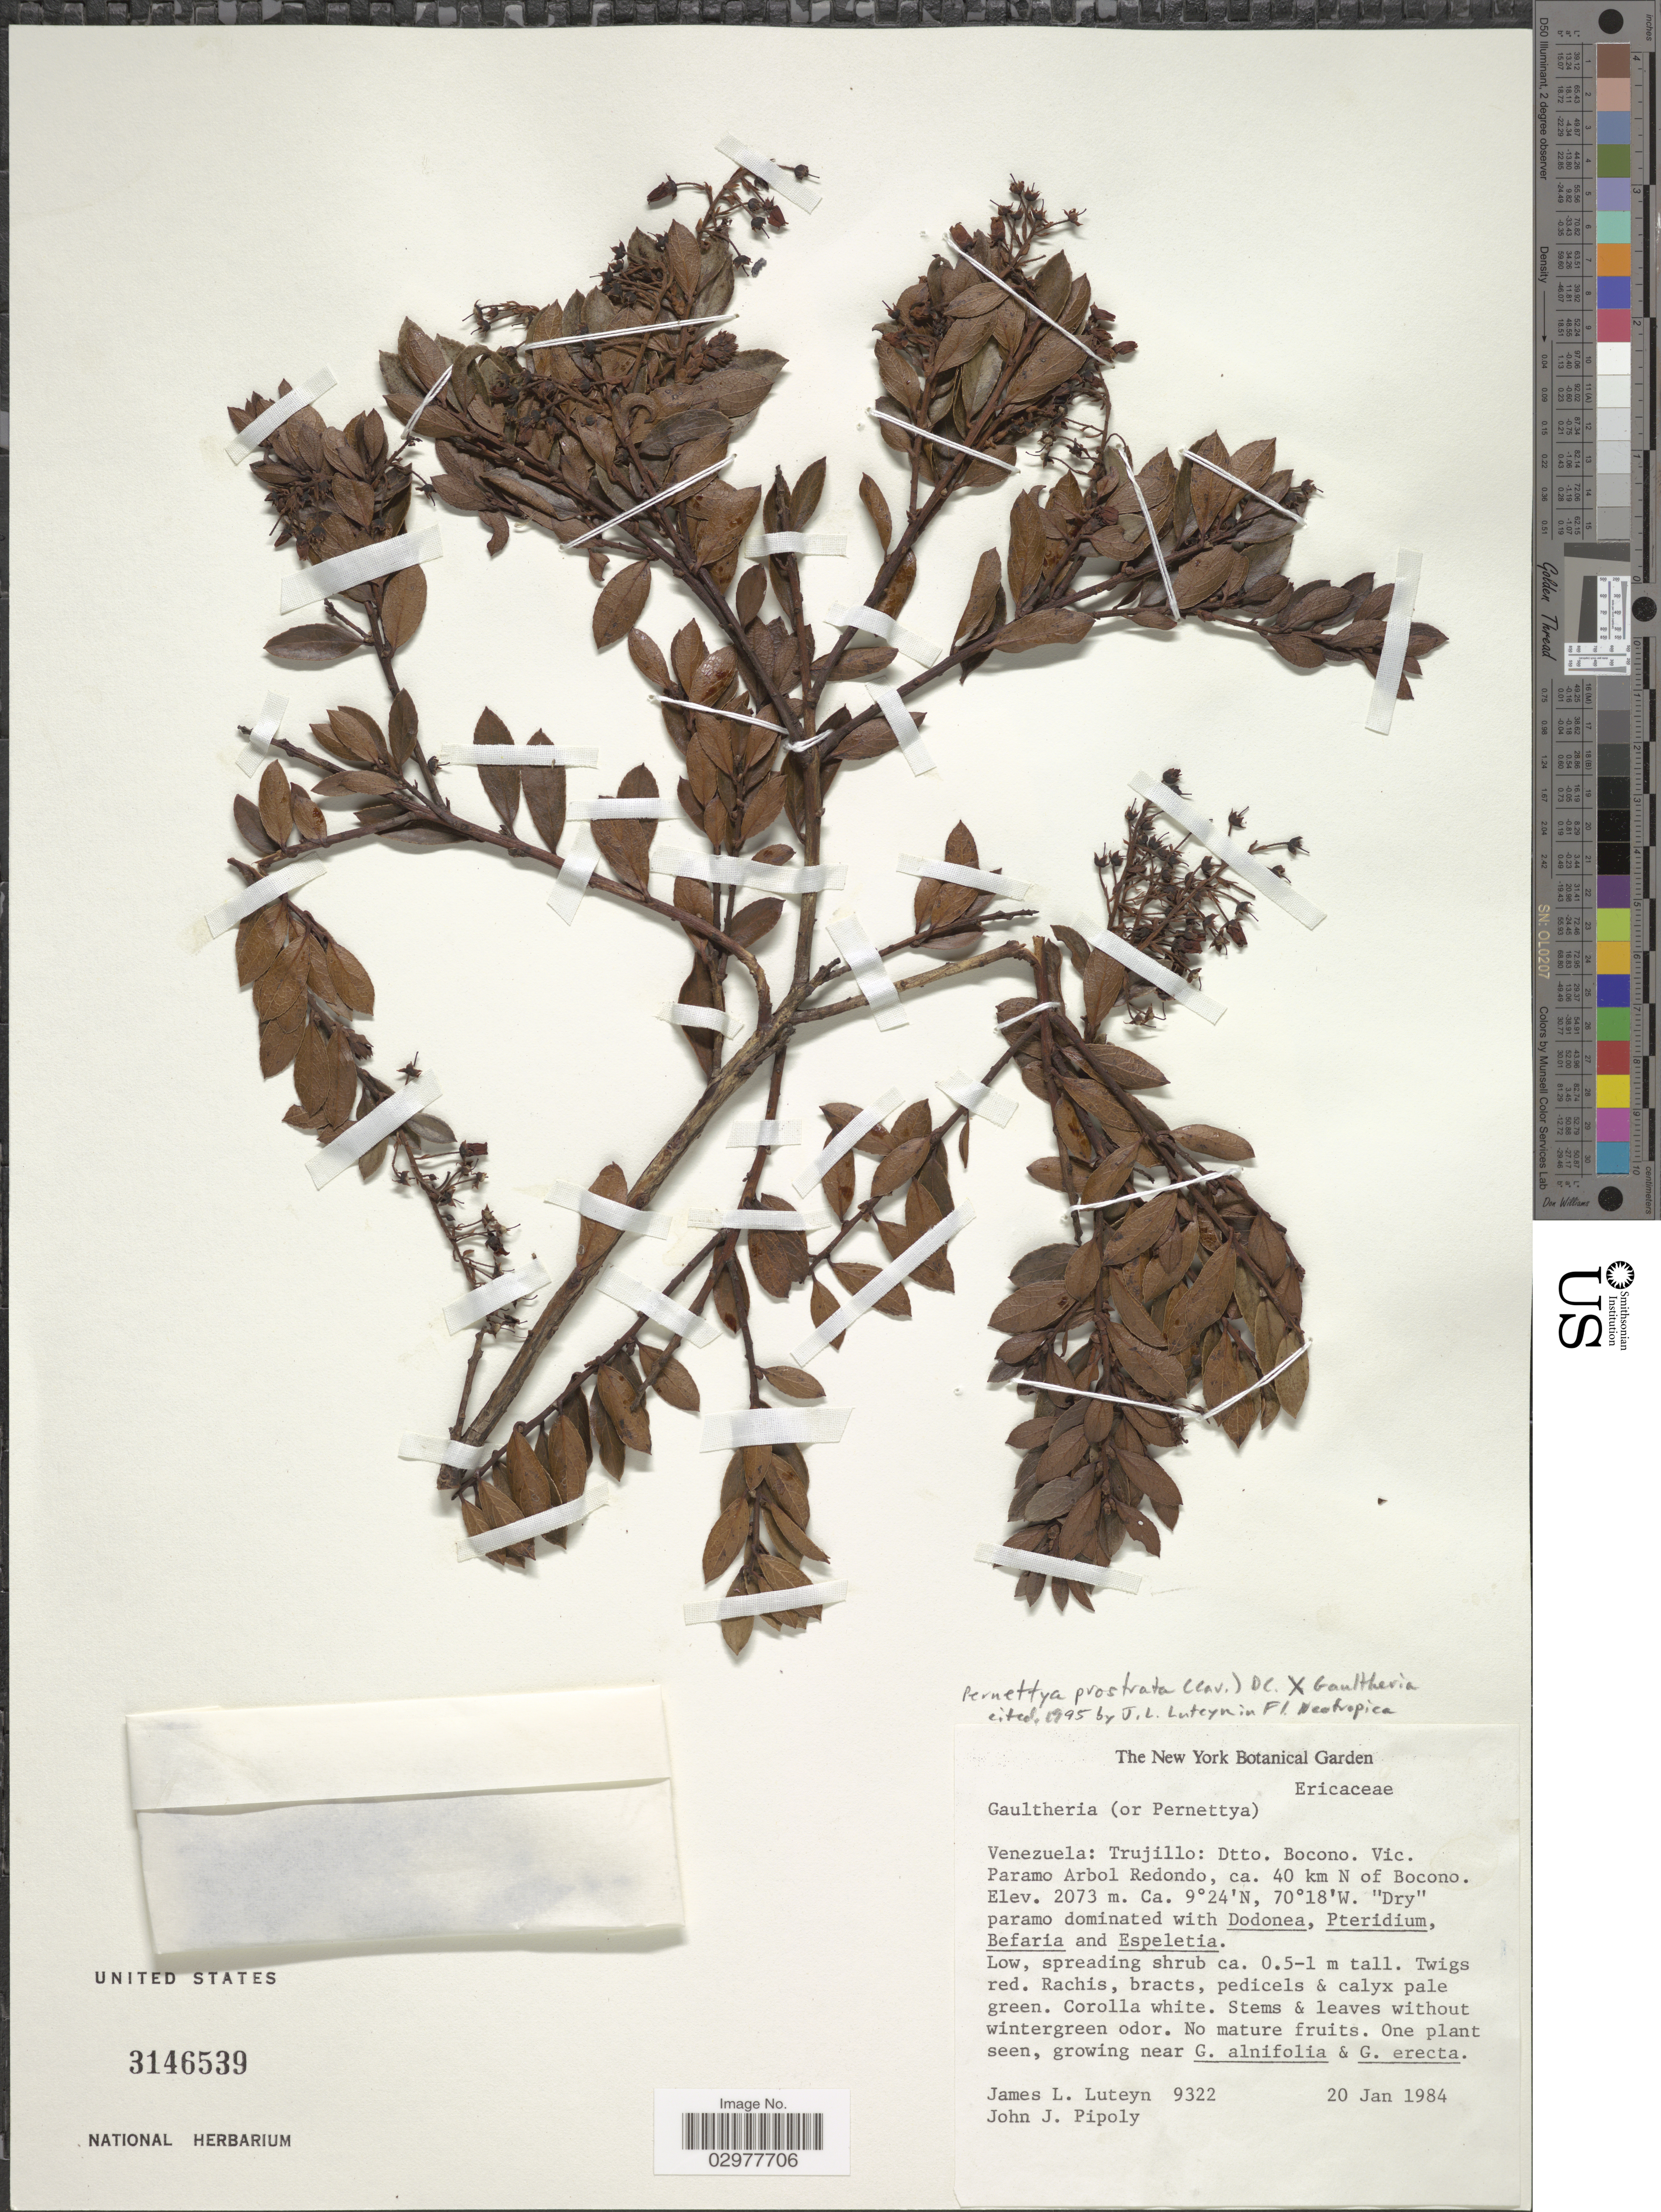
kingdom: Plantae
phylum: Tracheophyta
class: Magnoliopsida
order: Ericales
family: Ericaceae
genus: Pernettya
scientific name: Pernettya prostrata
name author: (Cav.) DC.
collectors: J. Luteyn & J. J. Pipoly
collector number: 9322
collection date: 1984-01-20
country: Venezuela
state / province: Trujillo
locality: Dtto. Bocono. Vic. Paramo Arbol Redondo, ca. 40 km N of Bocono.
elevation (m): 2073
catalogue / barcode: US 3146539